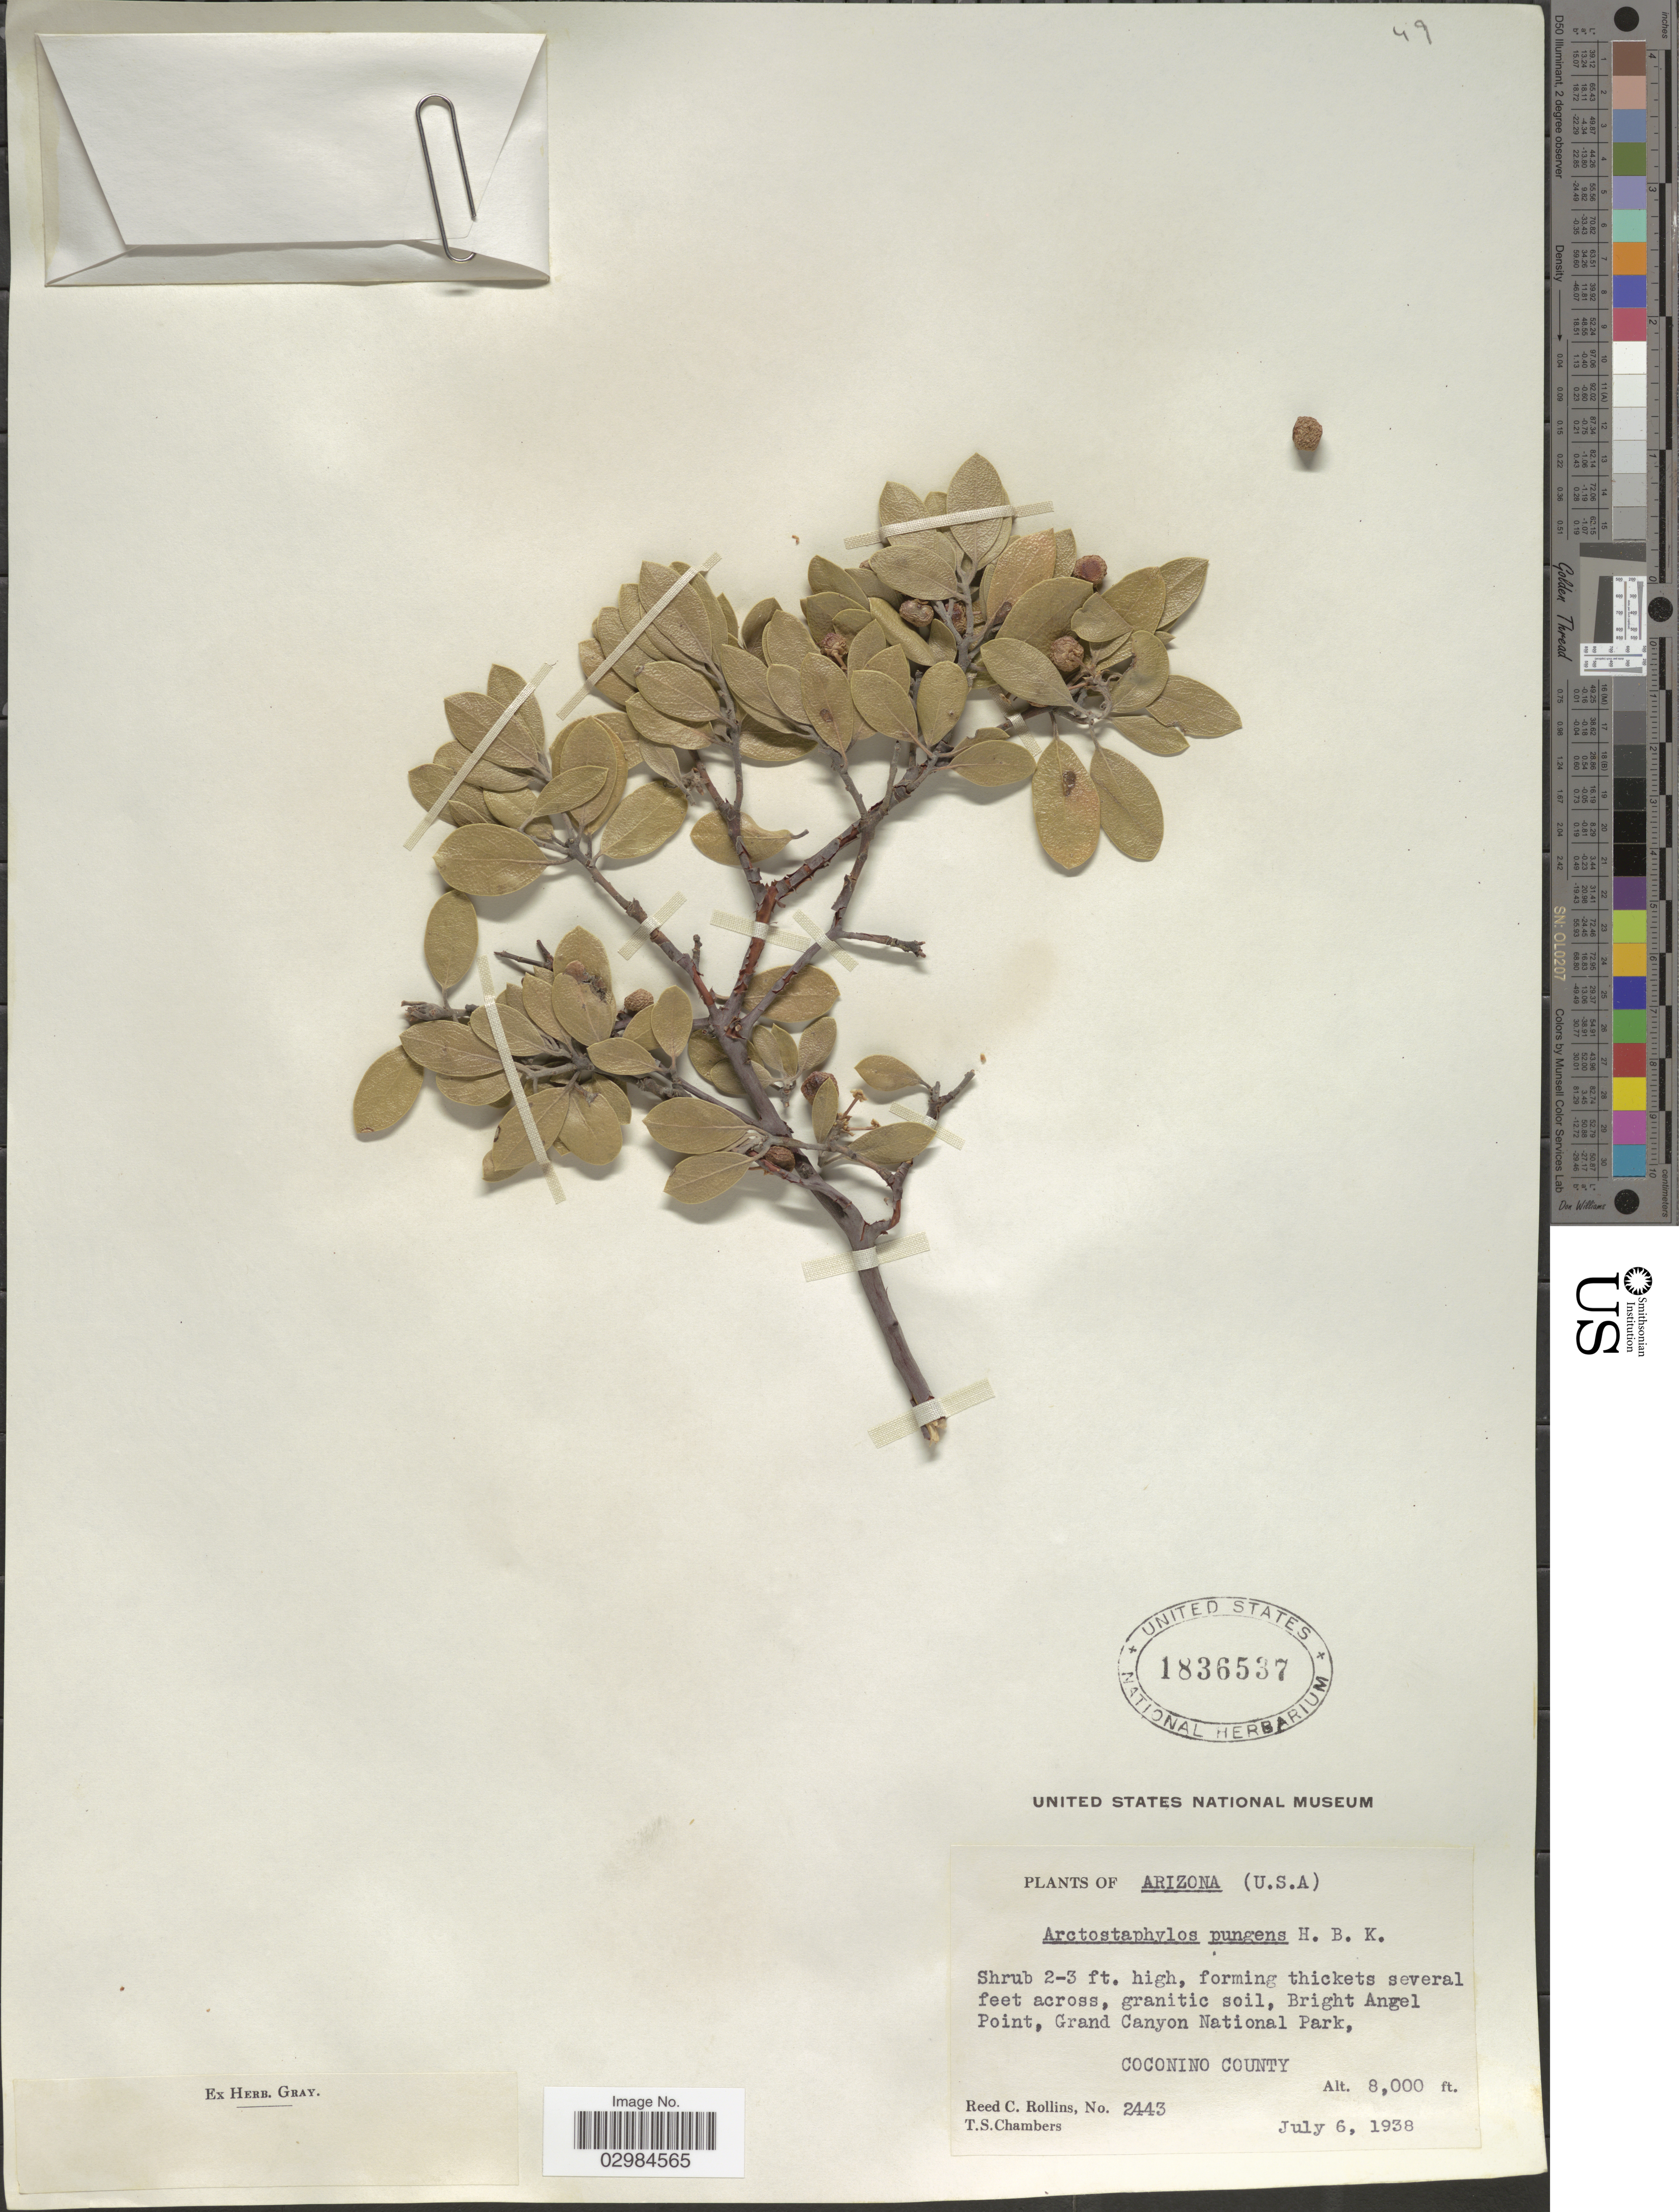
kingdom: Plantae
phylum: Tracheophyta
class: Magnoliopsida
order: Ericales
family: Ericaceae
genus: Arctostaphylos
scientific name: Arctostaphylos pungens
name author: Kunth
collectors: R. C. Rollins & T. Chambers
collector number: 2443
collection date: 1938-07-06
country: United States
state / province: Arizona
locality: Bright Angel Point, Grand Canyon National Park, Coconino County.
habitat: granitic soil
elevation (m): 2438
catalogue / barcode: US 1836537